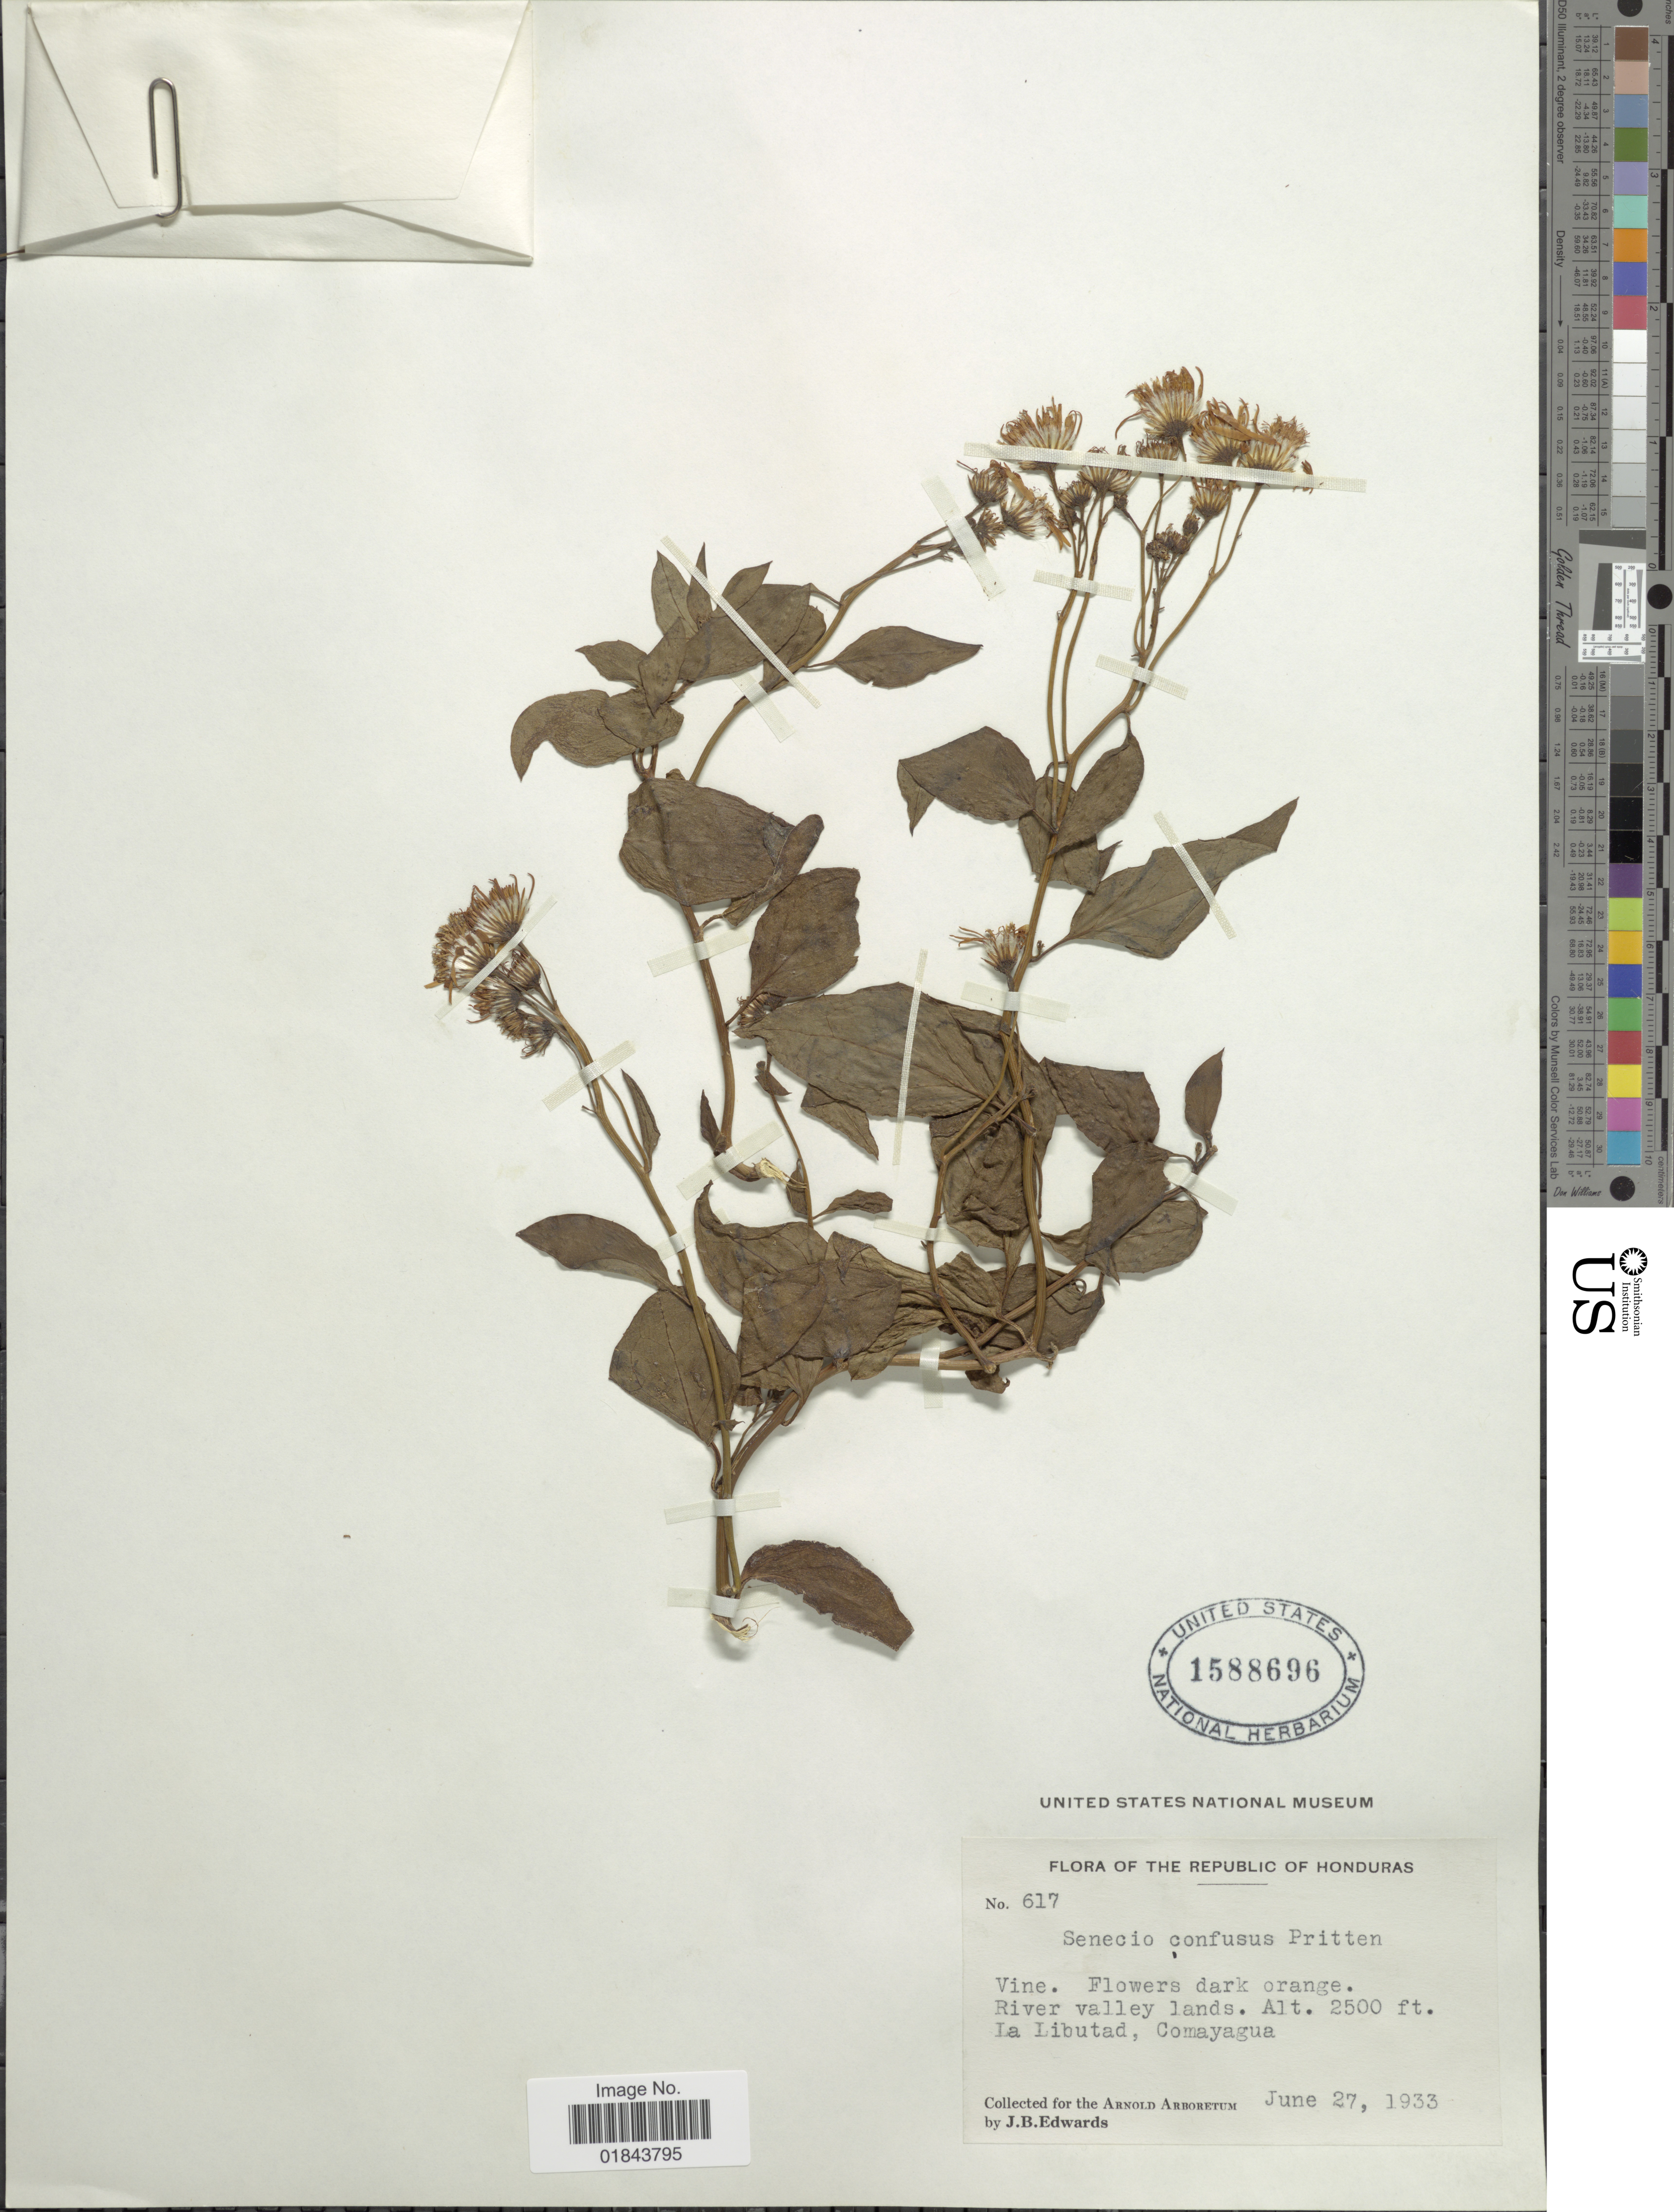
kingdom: Plantae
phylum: Tracheophyta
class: Magnoliopsida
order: Asterales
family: Asteraceae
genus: Pseudogynoxys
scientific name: Pseudogynoxys chenopodioides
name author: (Kunth) Cabrera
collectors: J. B. Edwards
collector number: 617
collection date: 1933-06-27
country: Honduras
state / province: Comayagua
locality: Republic of Honduras. River valley lands. La Libertad, Comayagua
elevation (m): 762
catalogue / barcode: US 1588696